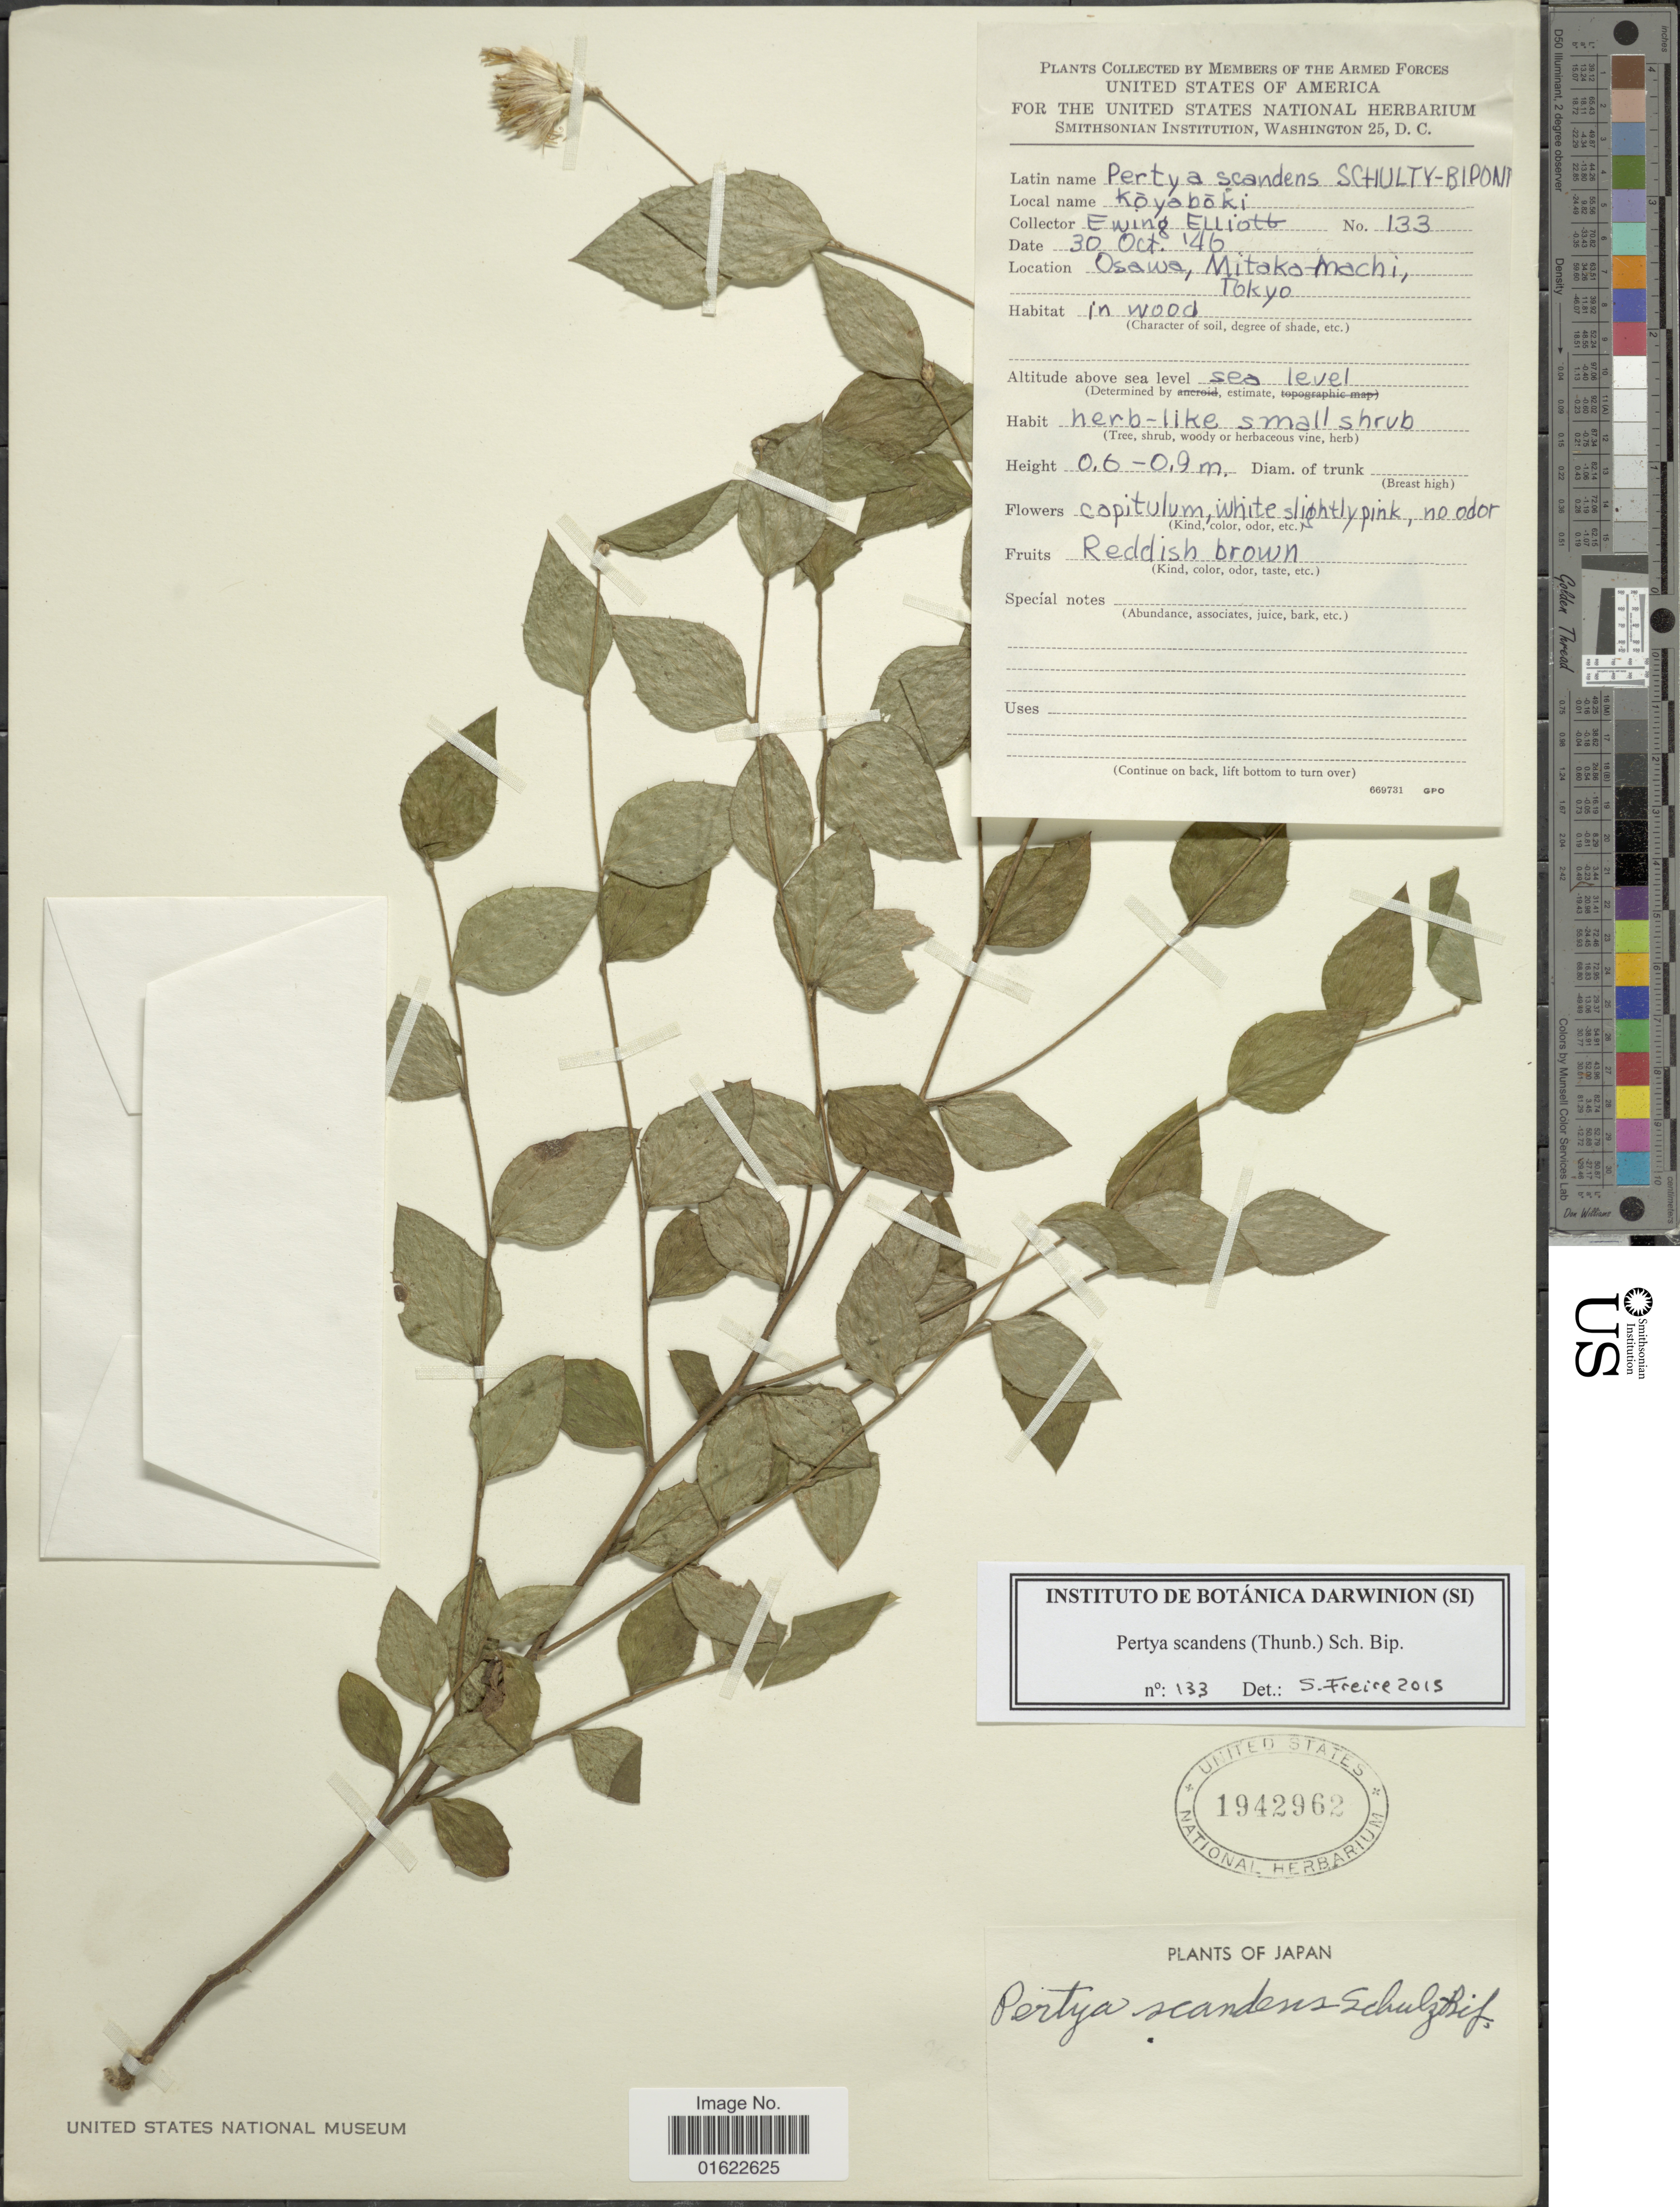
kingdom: Plantae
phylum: Tracheophyta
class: Magnoliopsida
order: Asterales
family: Asteraceae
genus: Pertya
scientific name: Pertya scandens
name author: (Thunb. ex Thunb.) Sch. Bip.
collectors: E. Elliot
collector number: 133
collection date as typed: Transcribed d/m/y: 30/10/46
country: Japan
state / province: Tokyo, Federal City of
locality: Osawa, Mitaka-machi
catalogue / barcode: US 1942962